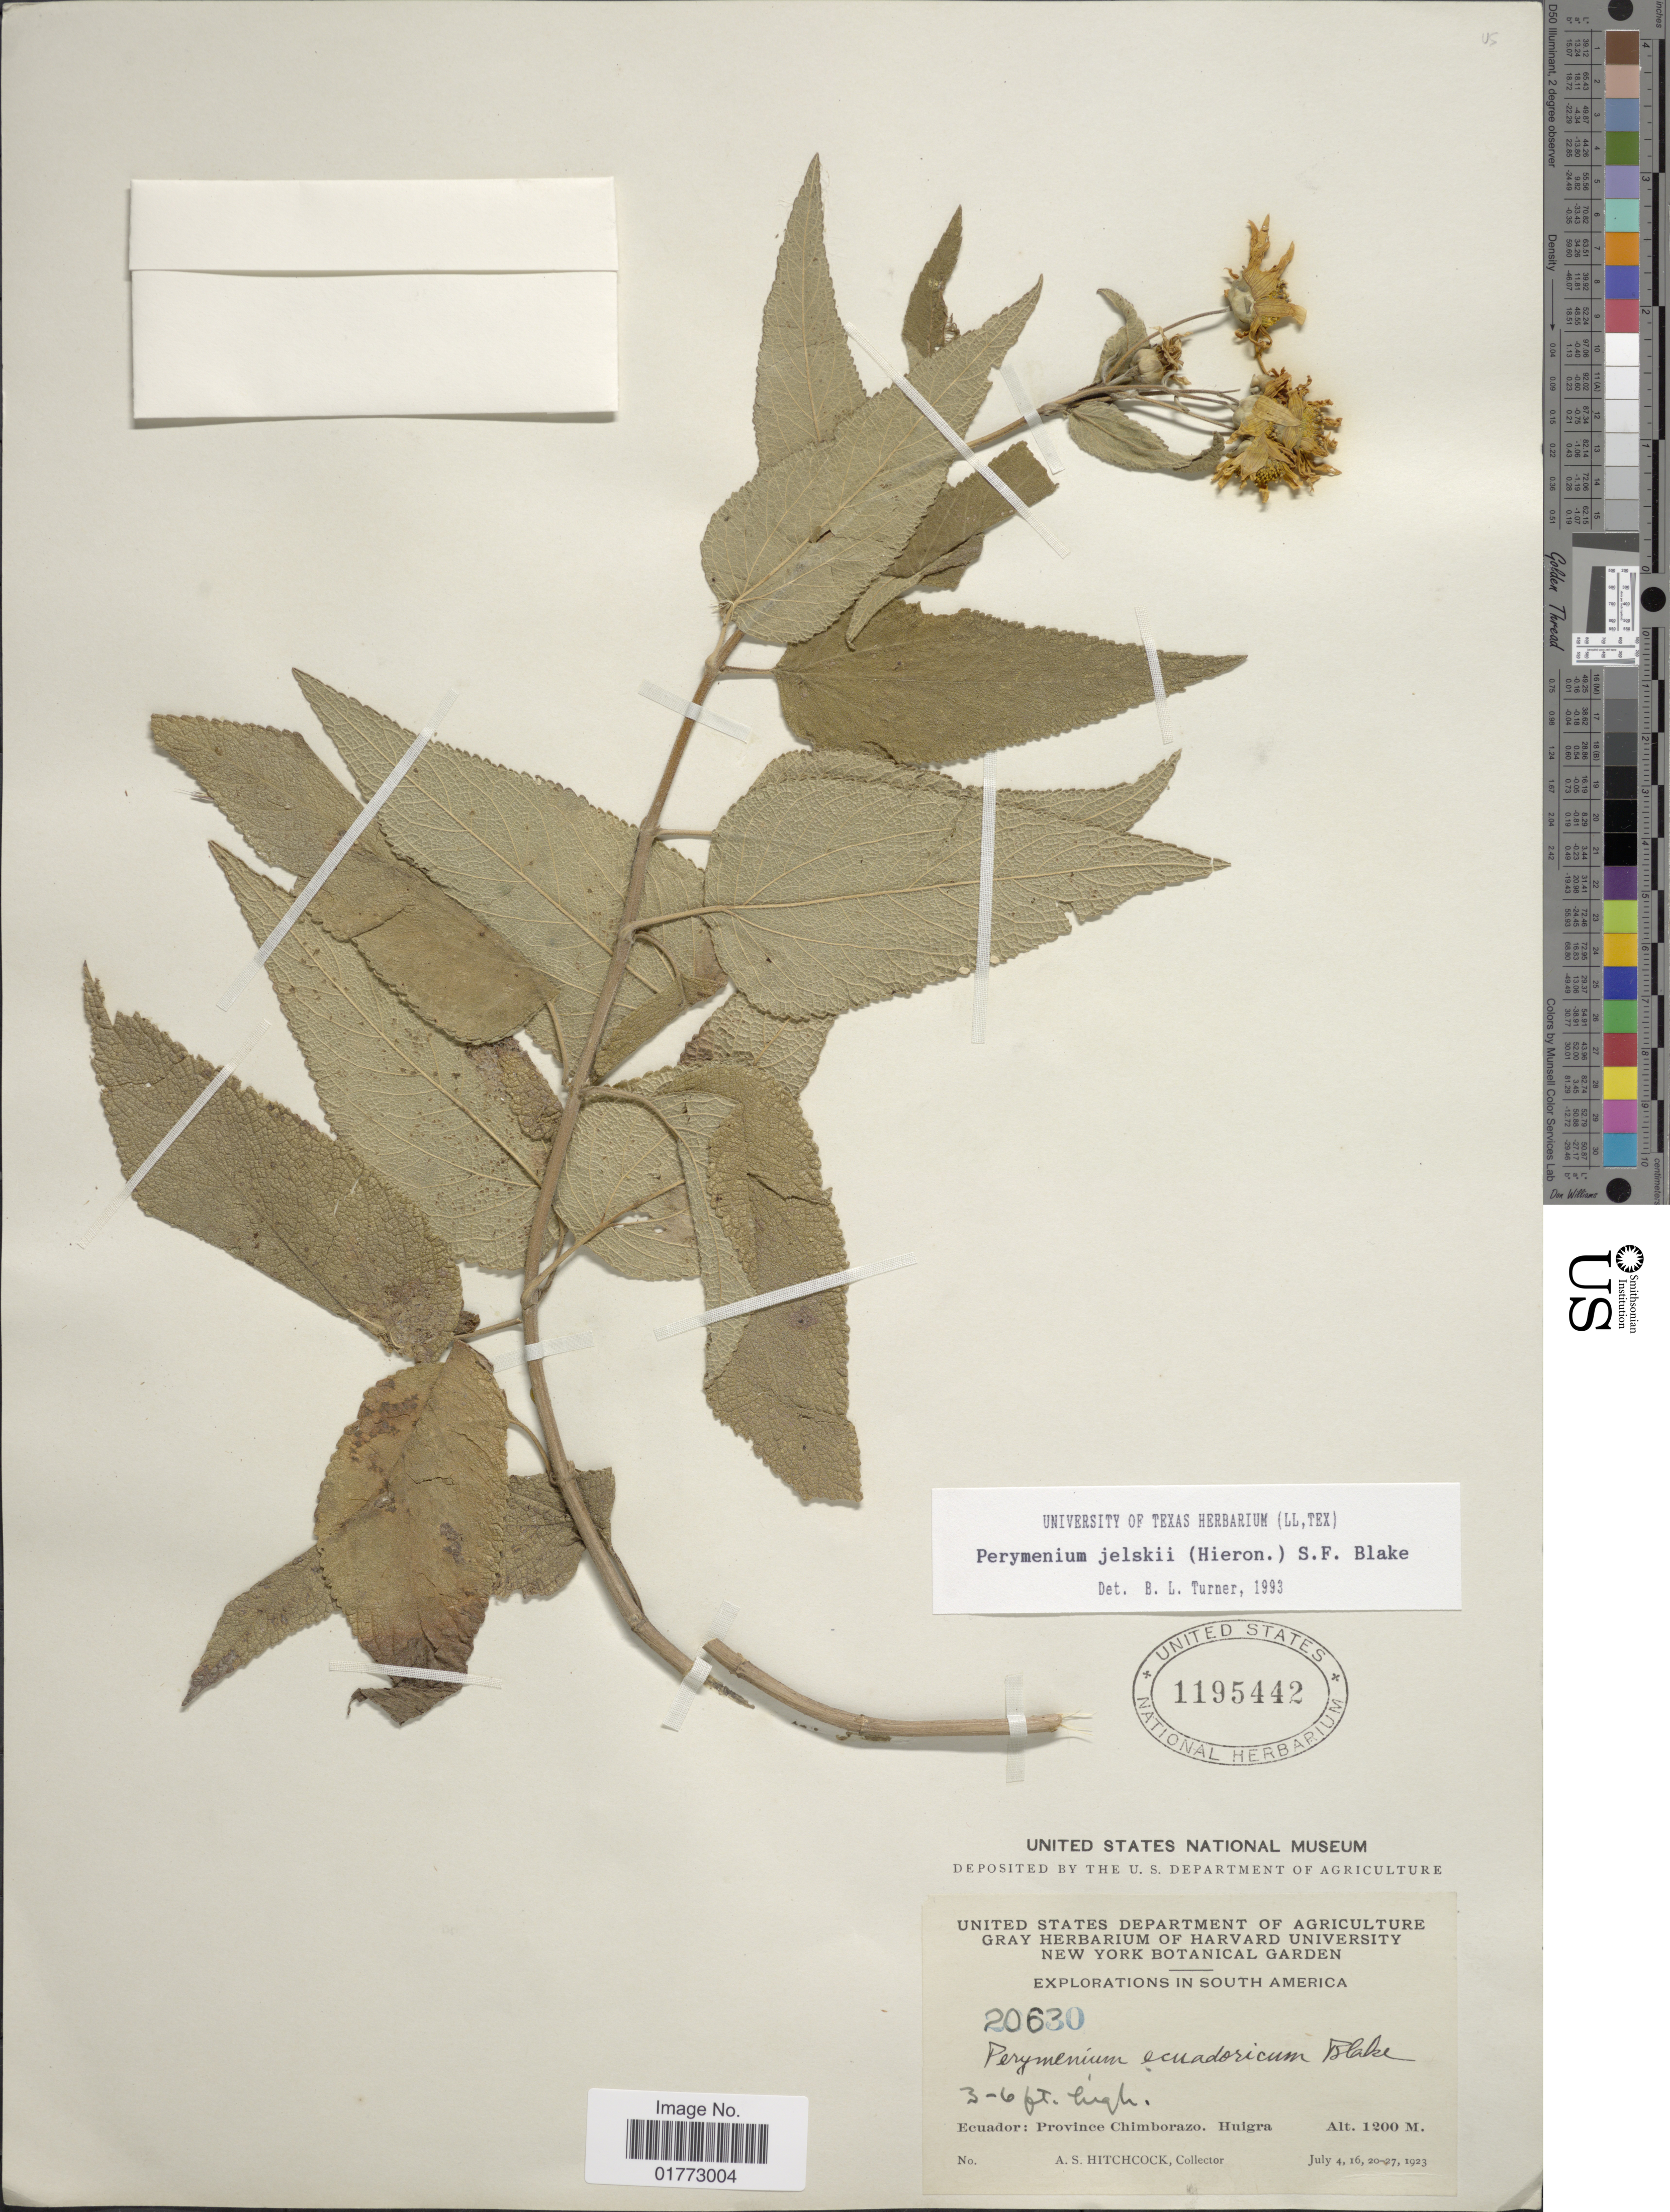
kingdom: Plantae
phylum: Tracheophyta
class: Magnoliopsida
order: Asterales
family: Asteraceae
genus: Steiractinia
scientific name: Steiractinia jelskii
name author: (Hieron.) S.F. Blake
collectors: A. S. Hitchcock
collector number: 20630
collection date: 1923-07-04/1923-07-27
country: Ecuador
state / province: Chimborazo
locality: Huigra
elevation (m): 1200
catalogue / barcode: US 1195442